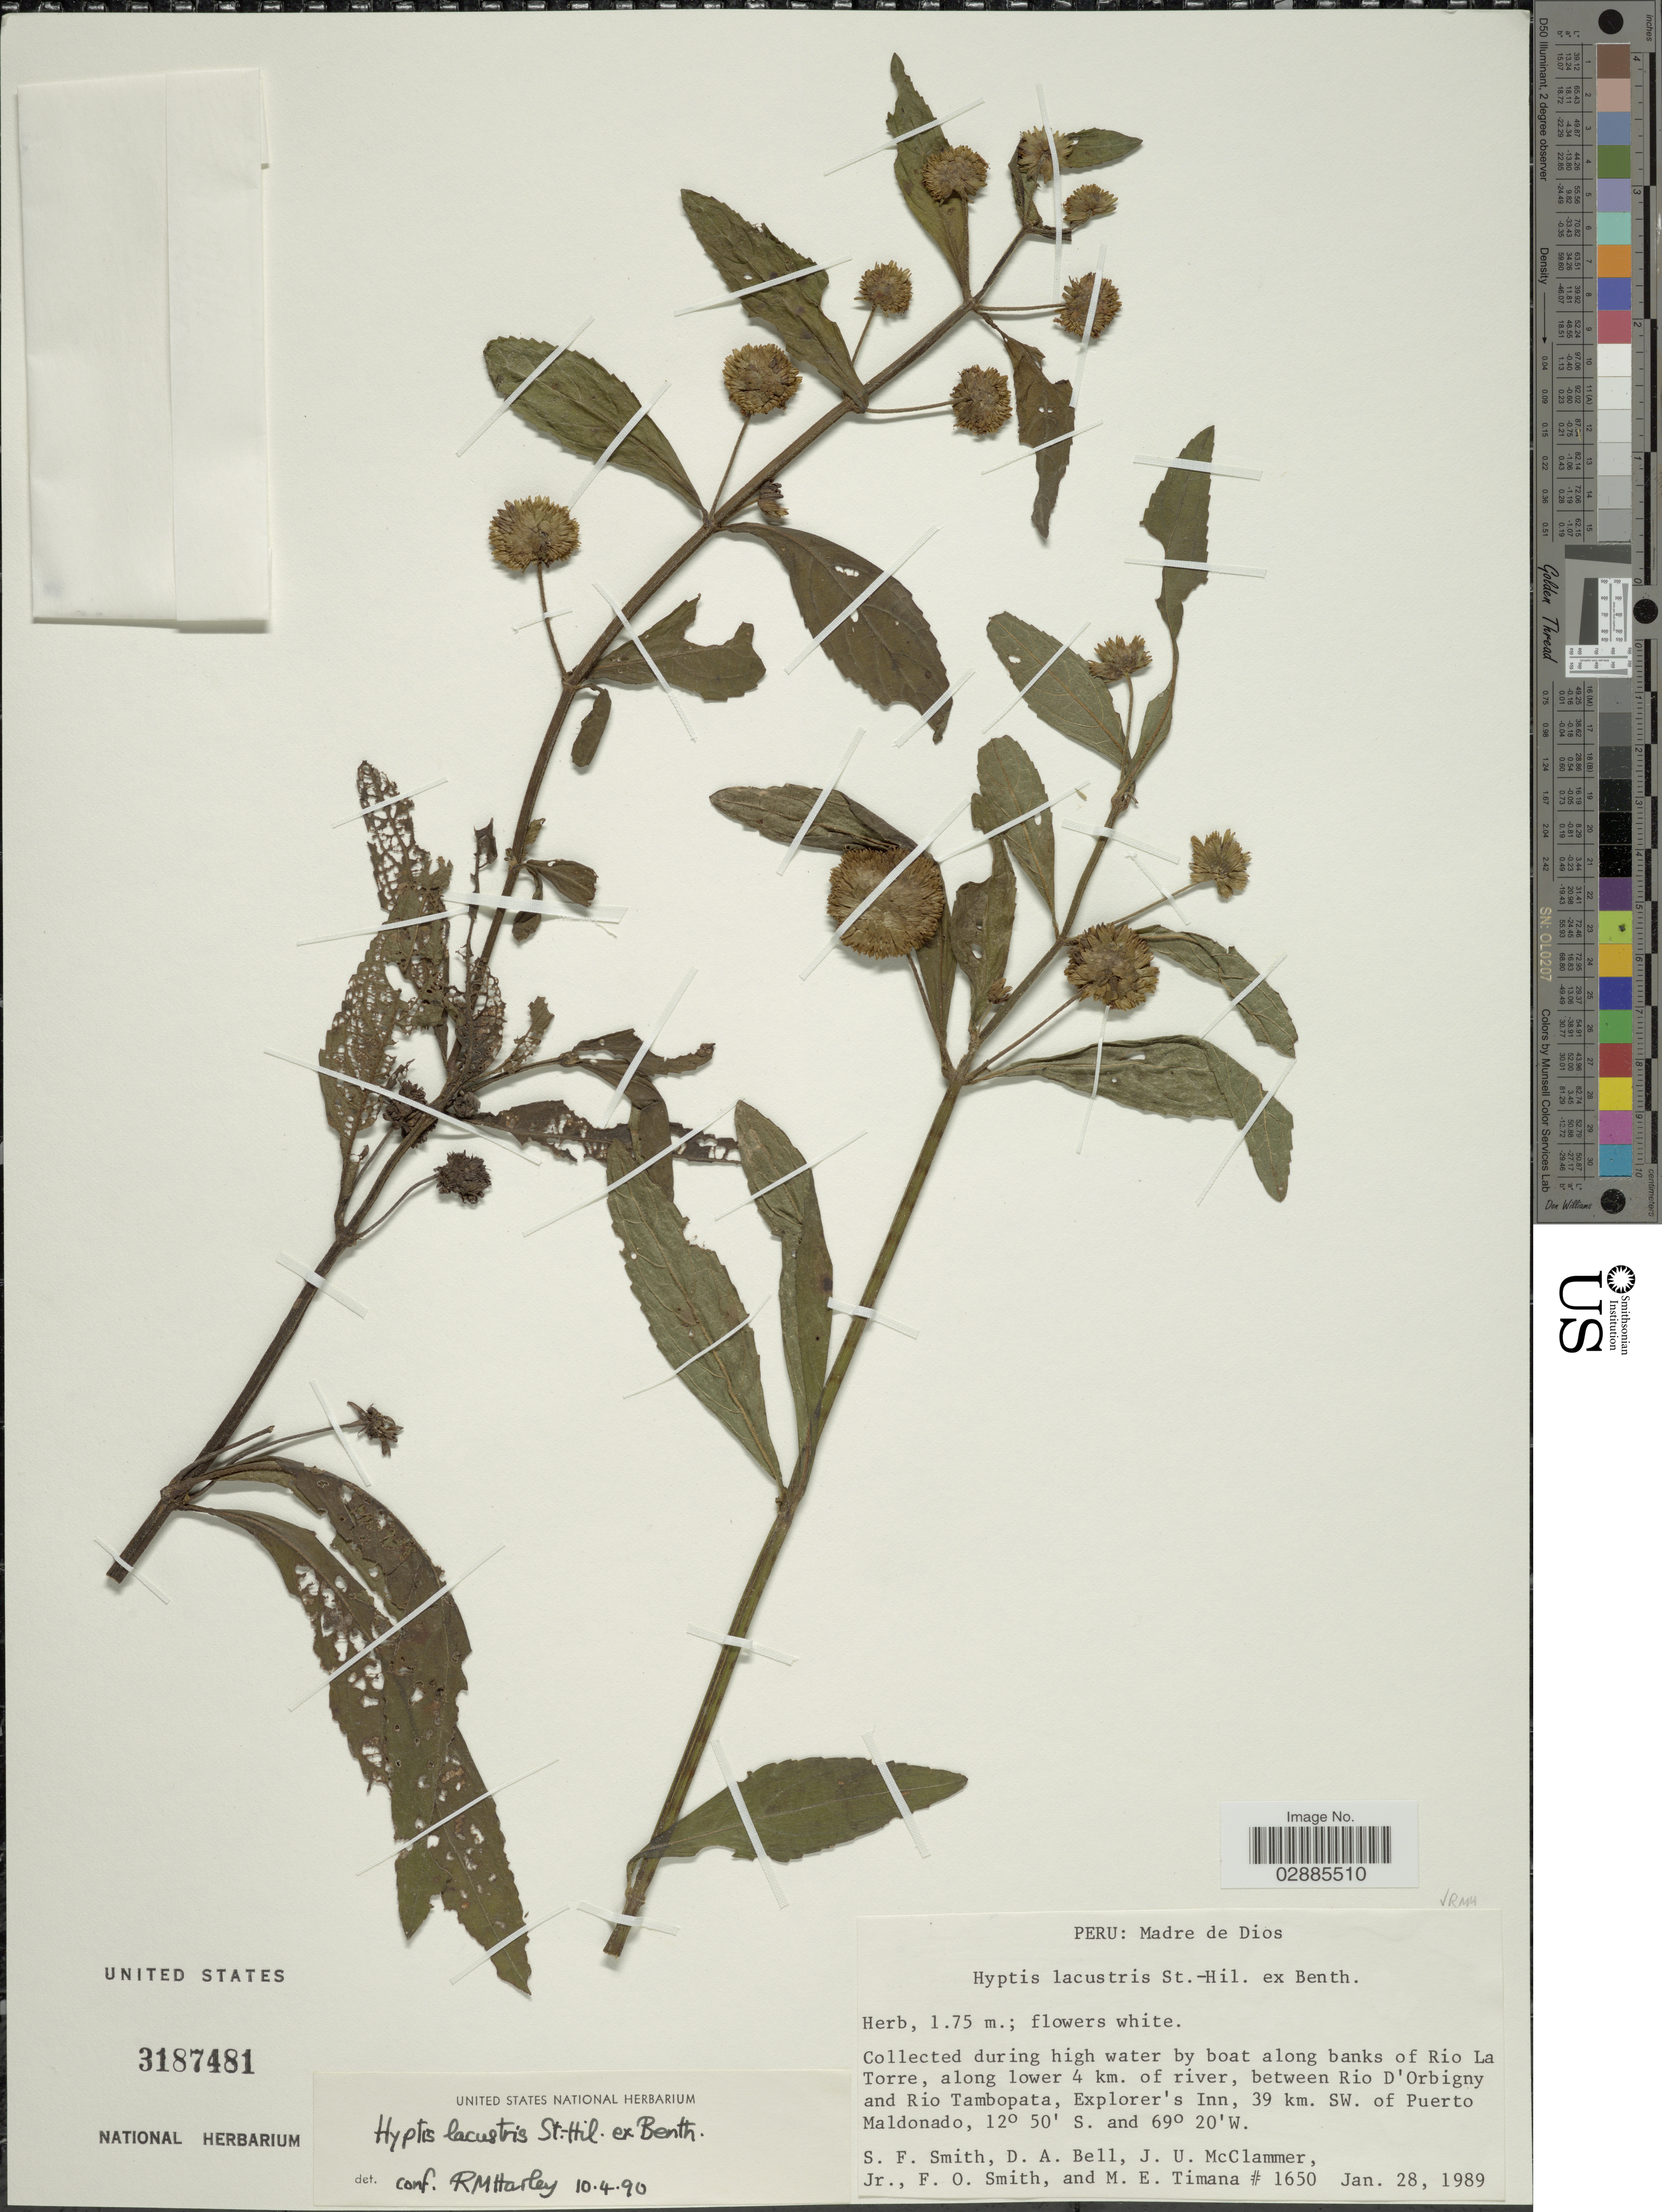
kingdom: Plantae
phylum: Tracheophyta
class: Magnoliopsida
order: Lamiales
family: Lamiaceae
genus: Hyptis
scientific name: Hyptis lacustris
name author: A. St.-Hil. ex Benth.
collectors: S.F. Smith, D. A. Bell, J. McClammer Jr. & F. Smith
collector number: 1650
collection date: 1989-01-28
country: Peru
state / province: Madre de Dios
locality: Along banks of Rio La Torre, along lower 4 km. of river, between Rio D'Orbigny and Rio Tambopata, Explorer's Inn, 39 km. SW. of Puerto Maldonado.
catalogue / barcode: US 3187481